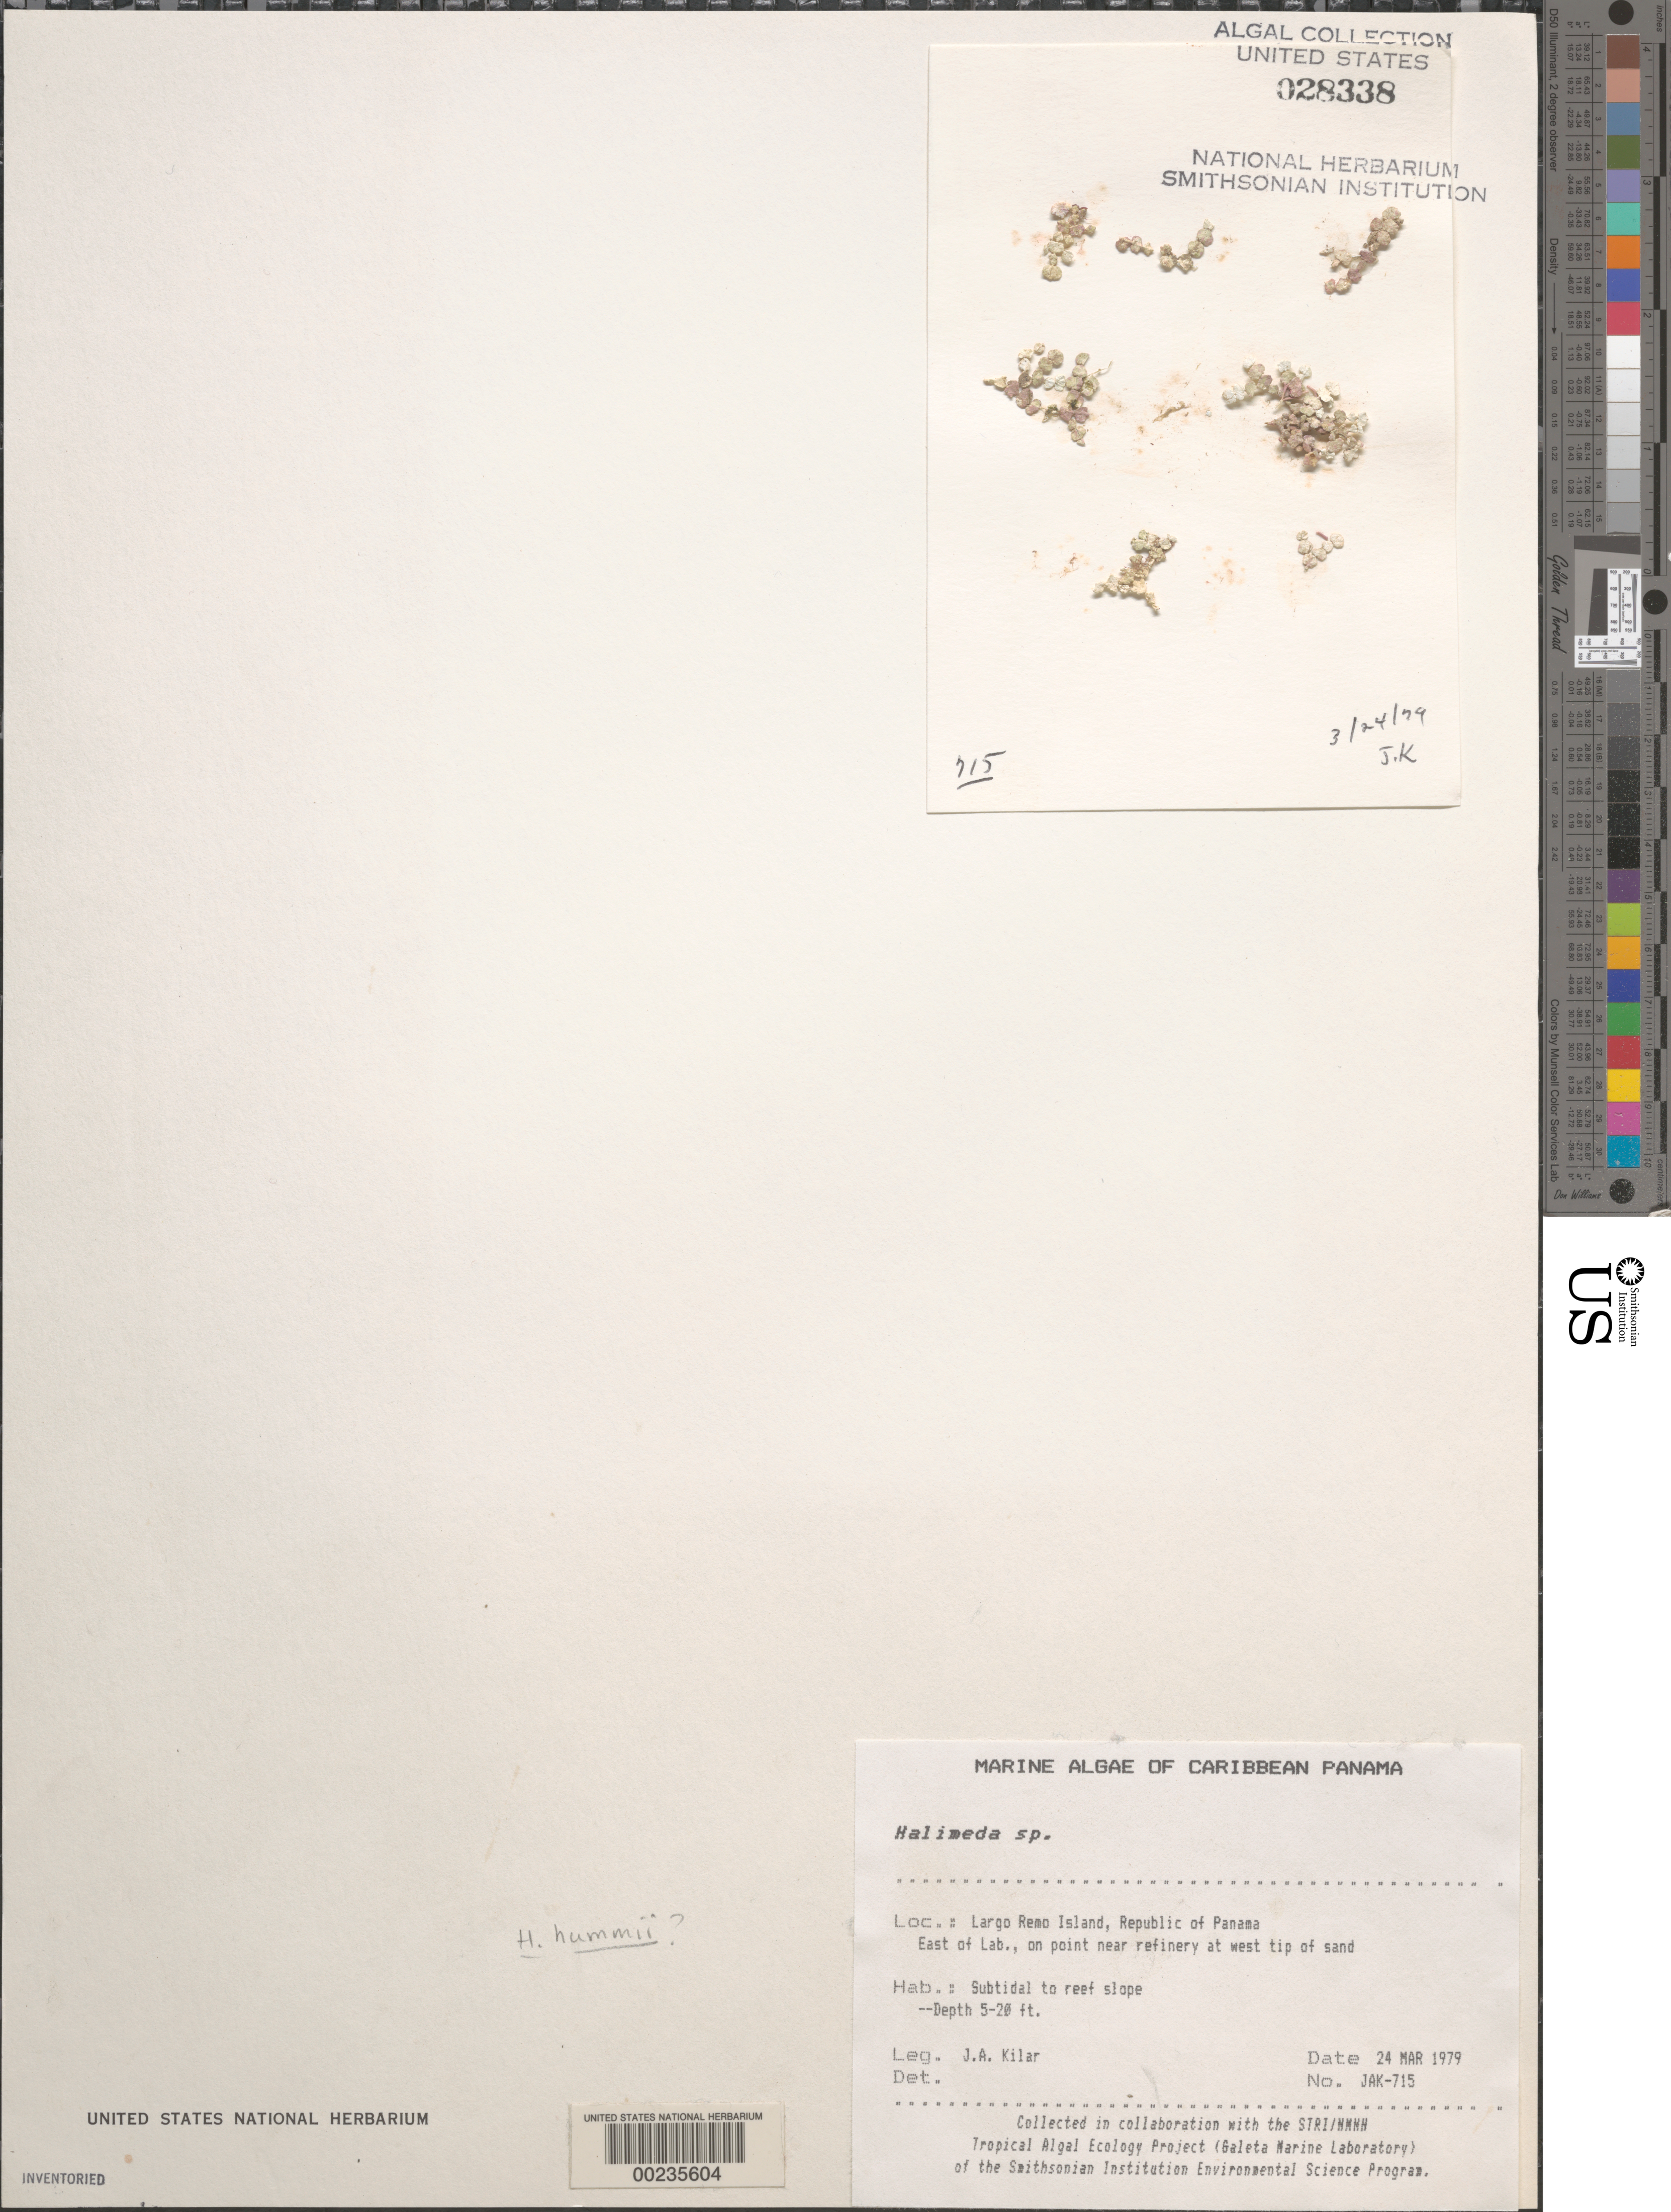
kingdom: Plantae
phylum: Chlorophyta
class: Ulvophyceae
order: Bryopsidales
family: Halimedaceae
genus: Halimeda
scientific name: Halimeda sp.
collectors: J. A. Kilar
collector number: JAK-715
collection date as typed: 24 Mar 1979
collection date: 1979-03-24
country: Panama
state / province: Colón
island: Largo Remo Island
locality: East of Laboratory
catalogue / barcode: US 28338